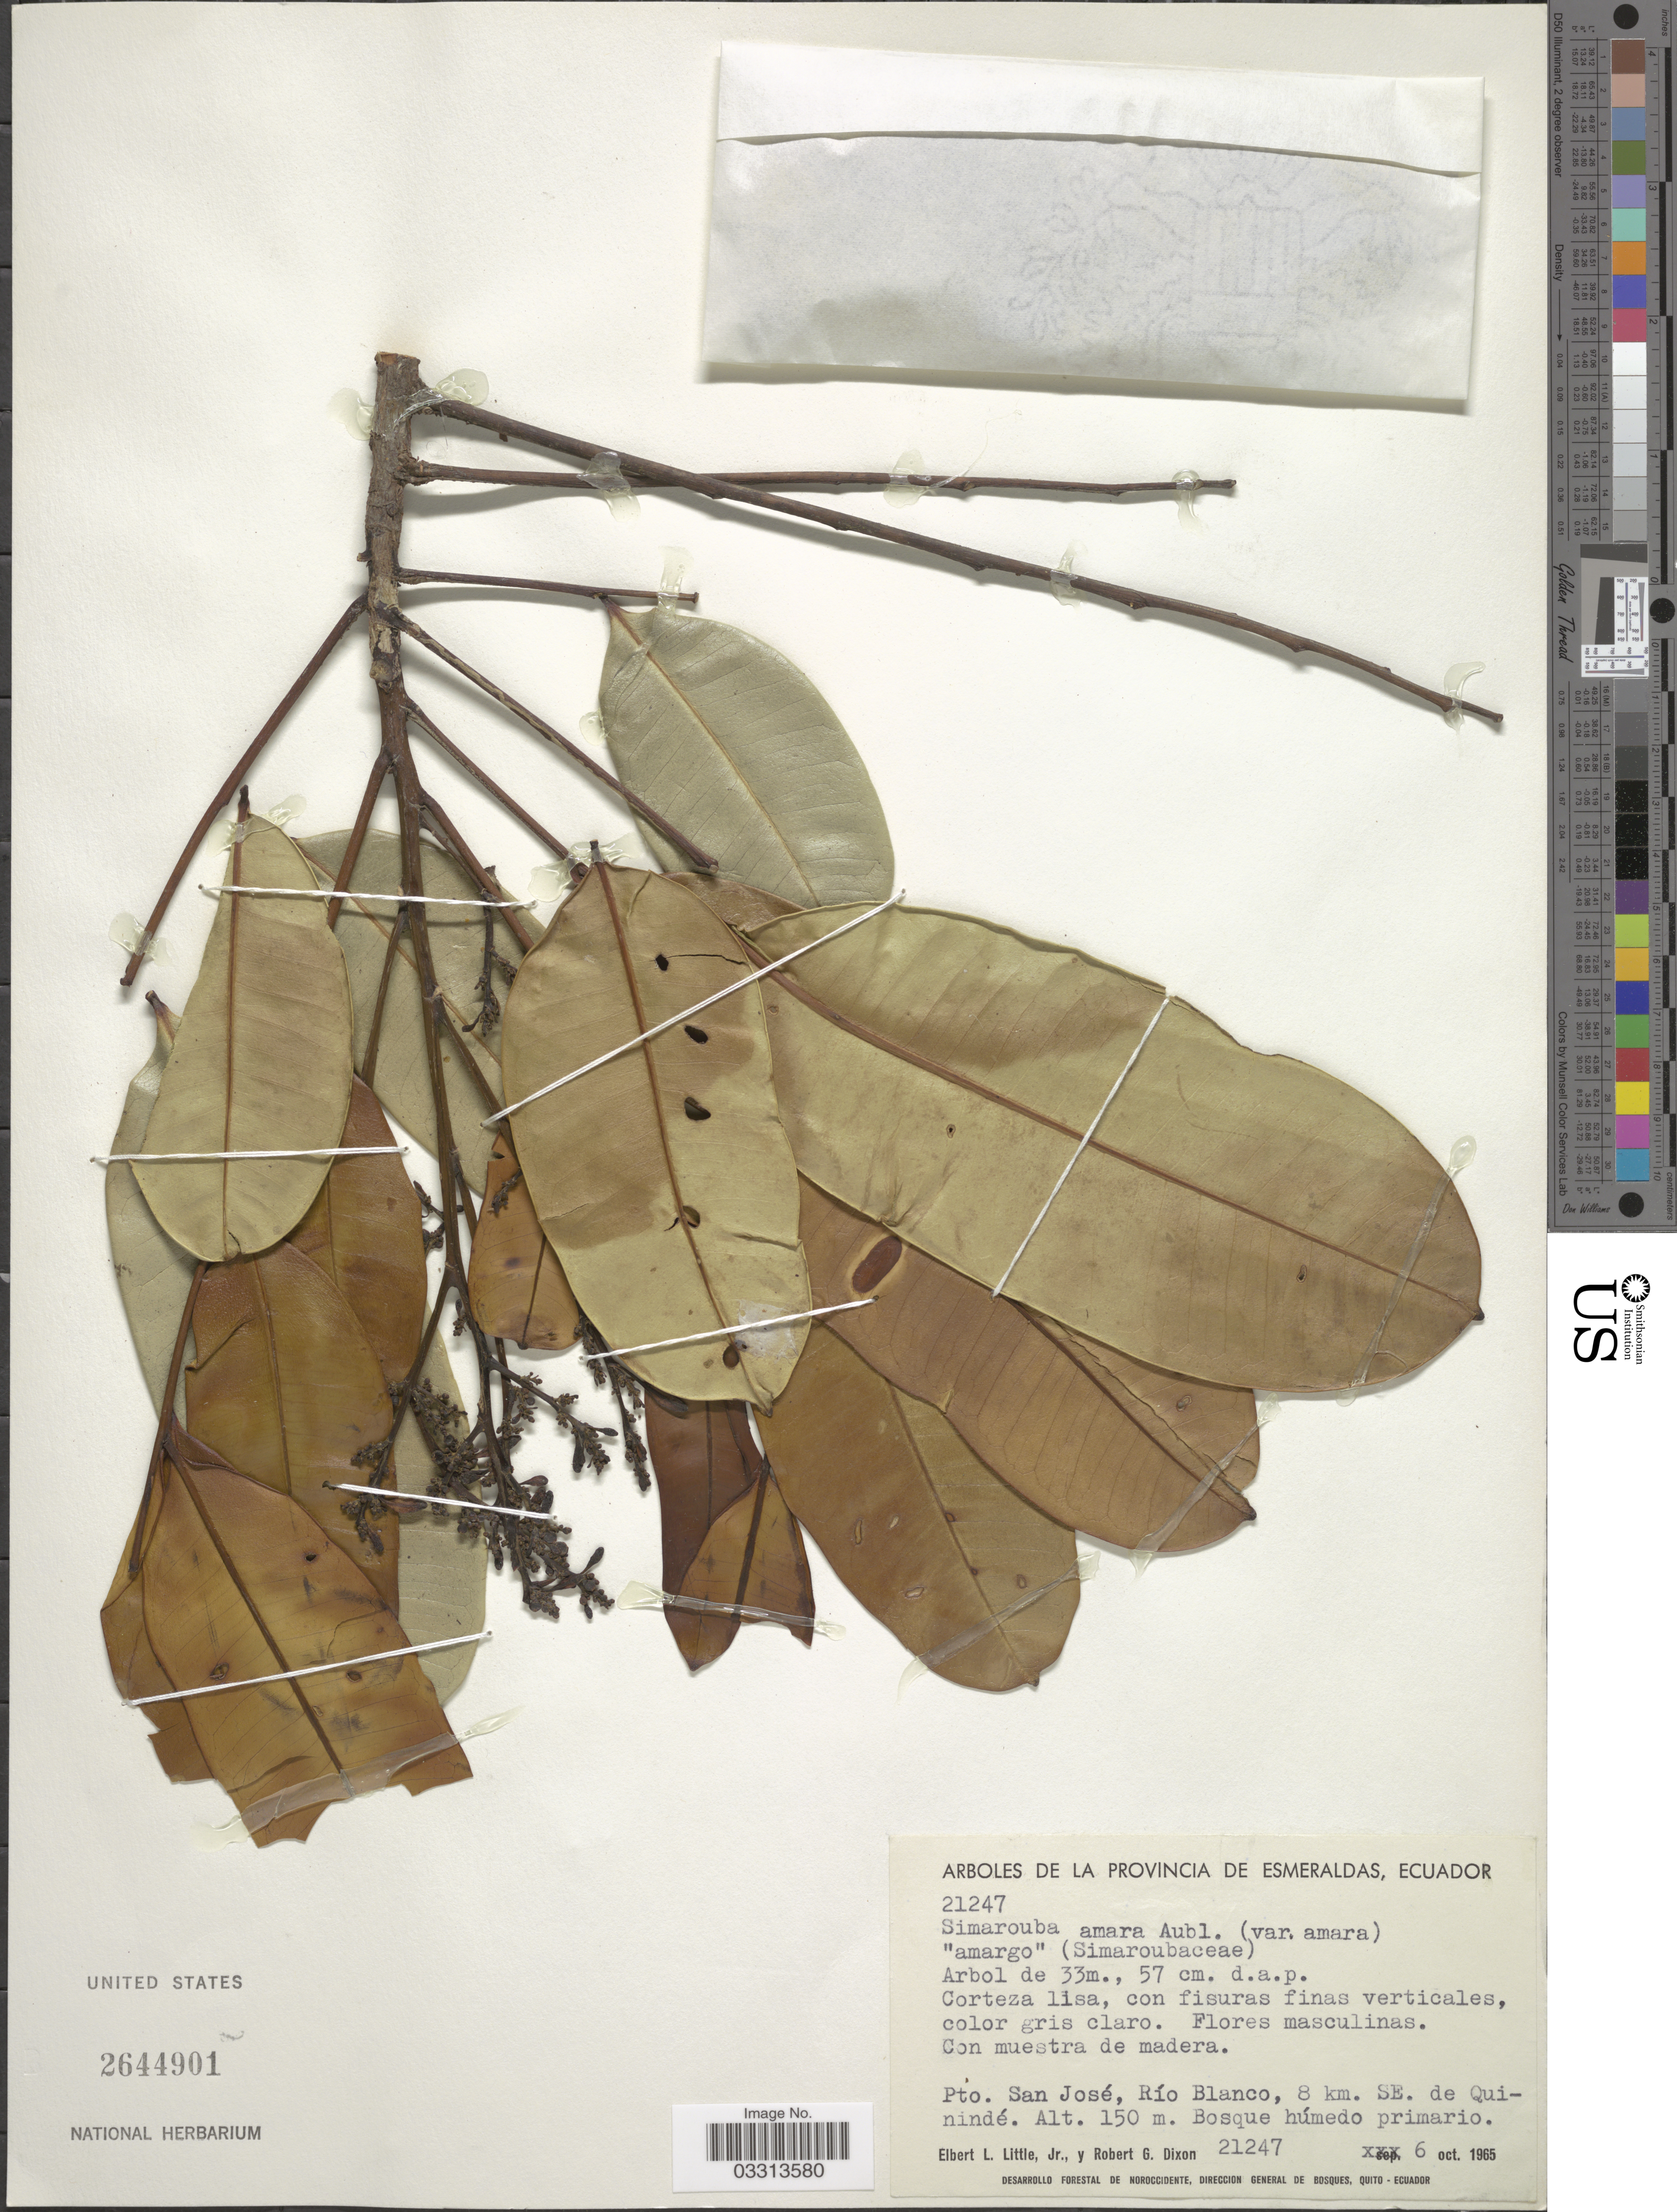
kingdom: Plantae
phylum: Tracheophyta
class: Magnoliopsida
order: Sapindales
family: Simaroubaceae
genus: Simarouba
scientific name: Simarouba amara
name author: Aubl.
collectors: E. L. Little & R. G. Dixon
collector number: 21247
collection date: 1965-10-06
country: Ecuador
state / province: Esmeraldas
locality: Pto. San José, Río Blanco, 8 km. SE. de Quinindé.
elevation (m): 150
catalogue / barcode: US 2644901